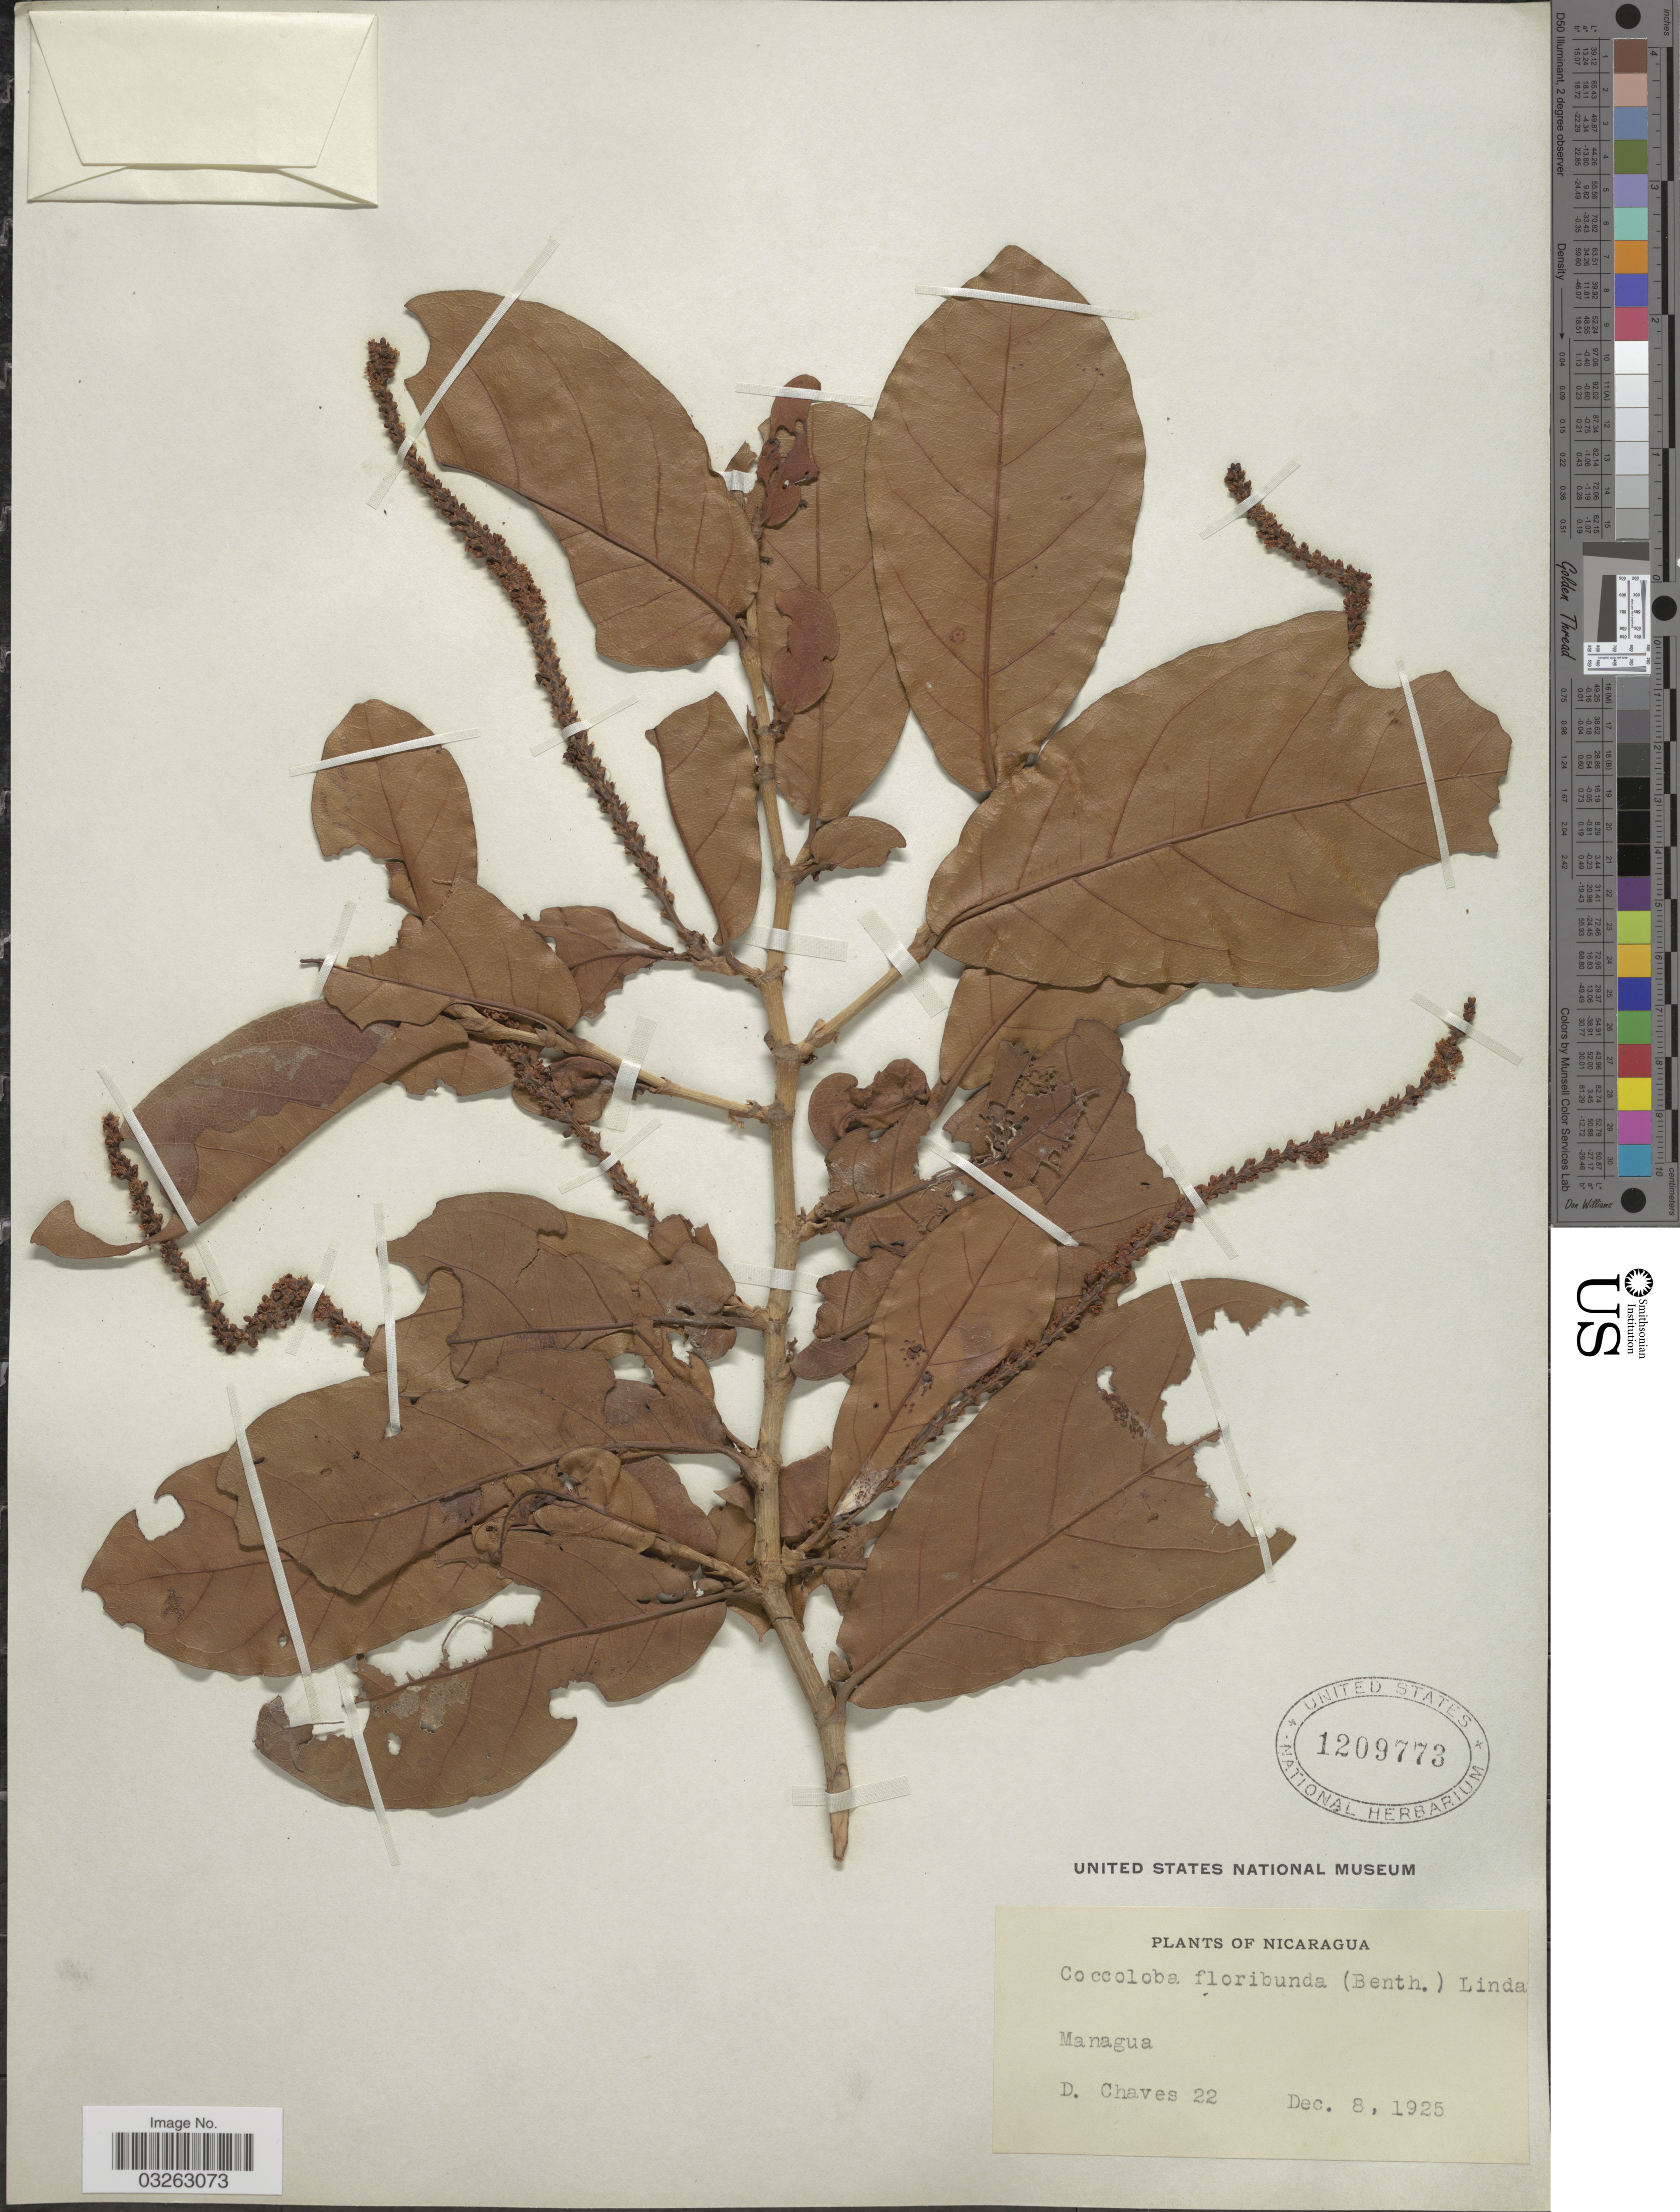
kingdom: Plantae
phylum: Tracheophyta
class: Magnoliopsida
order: Caryophyllales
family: Polygonaceae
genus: Coccoloba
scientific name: Coccoloba venosa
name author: L.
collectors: D. Chaves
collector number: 22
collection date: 1925-12-08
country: Nicaragua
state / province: Managua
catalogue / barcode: US 1209773